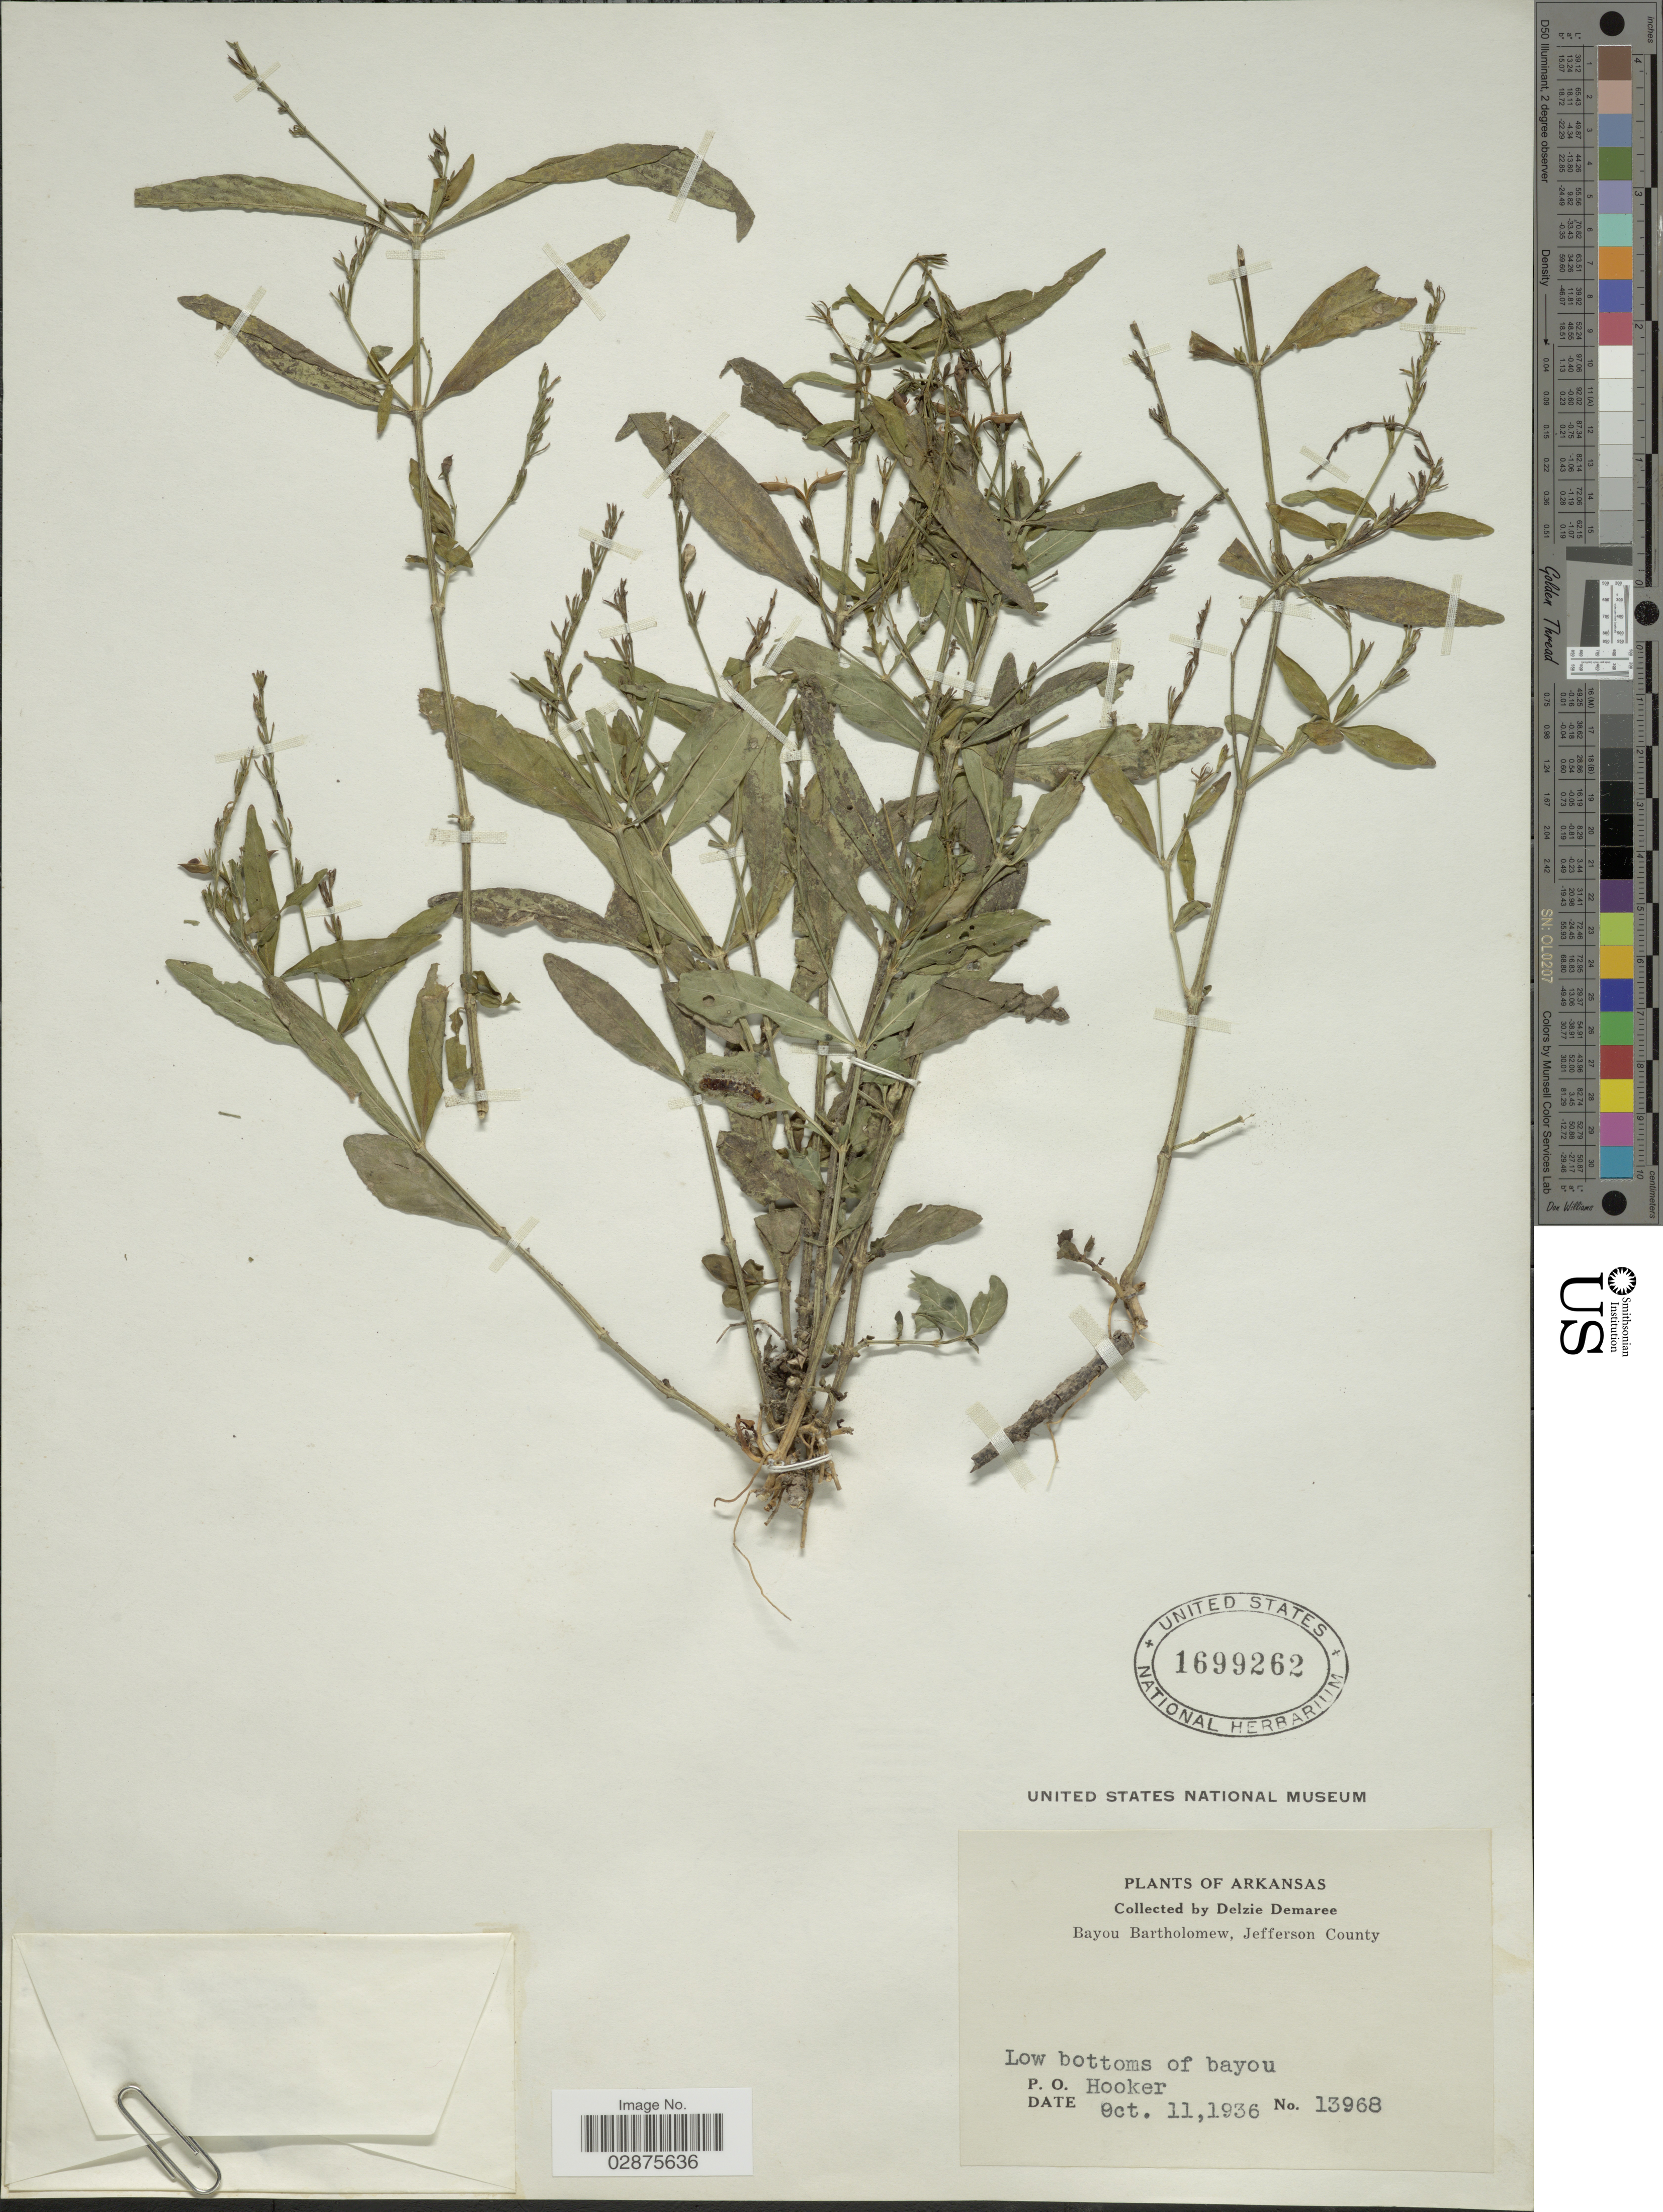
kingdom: Plantae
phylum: Tracheophyta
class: Magnoliopsida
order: Lamiales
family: Acanthaceae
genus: Justicia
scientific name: Justicia lanceolata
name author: (Chapm.) Small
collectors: D. Demaree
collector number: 13968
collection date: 1936-10-11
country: United States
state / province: Arkansas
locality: Bayou Bartholomew, Jefferson County. Low bottoms of Bayou. P. O. Hooker.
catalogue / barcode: US 1699262